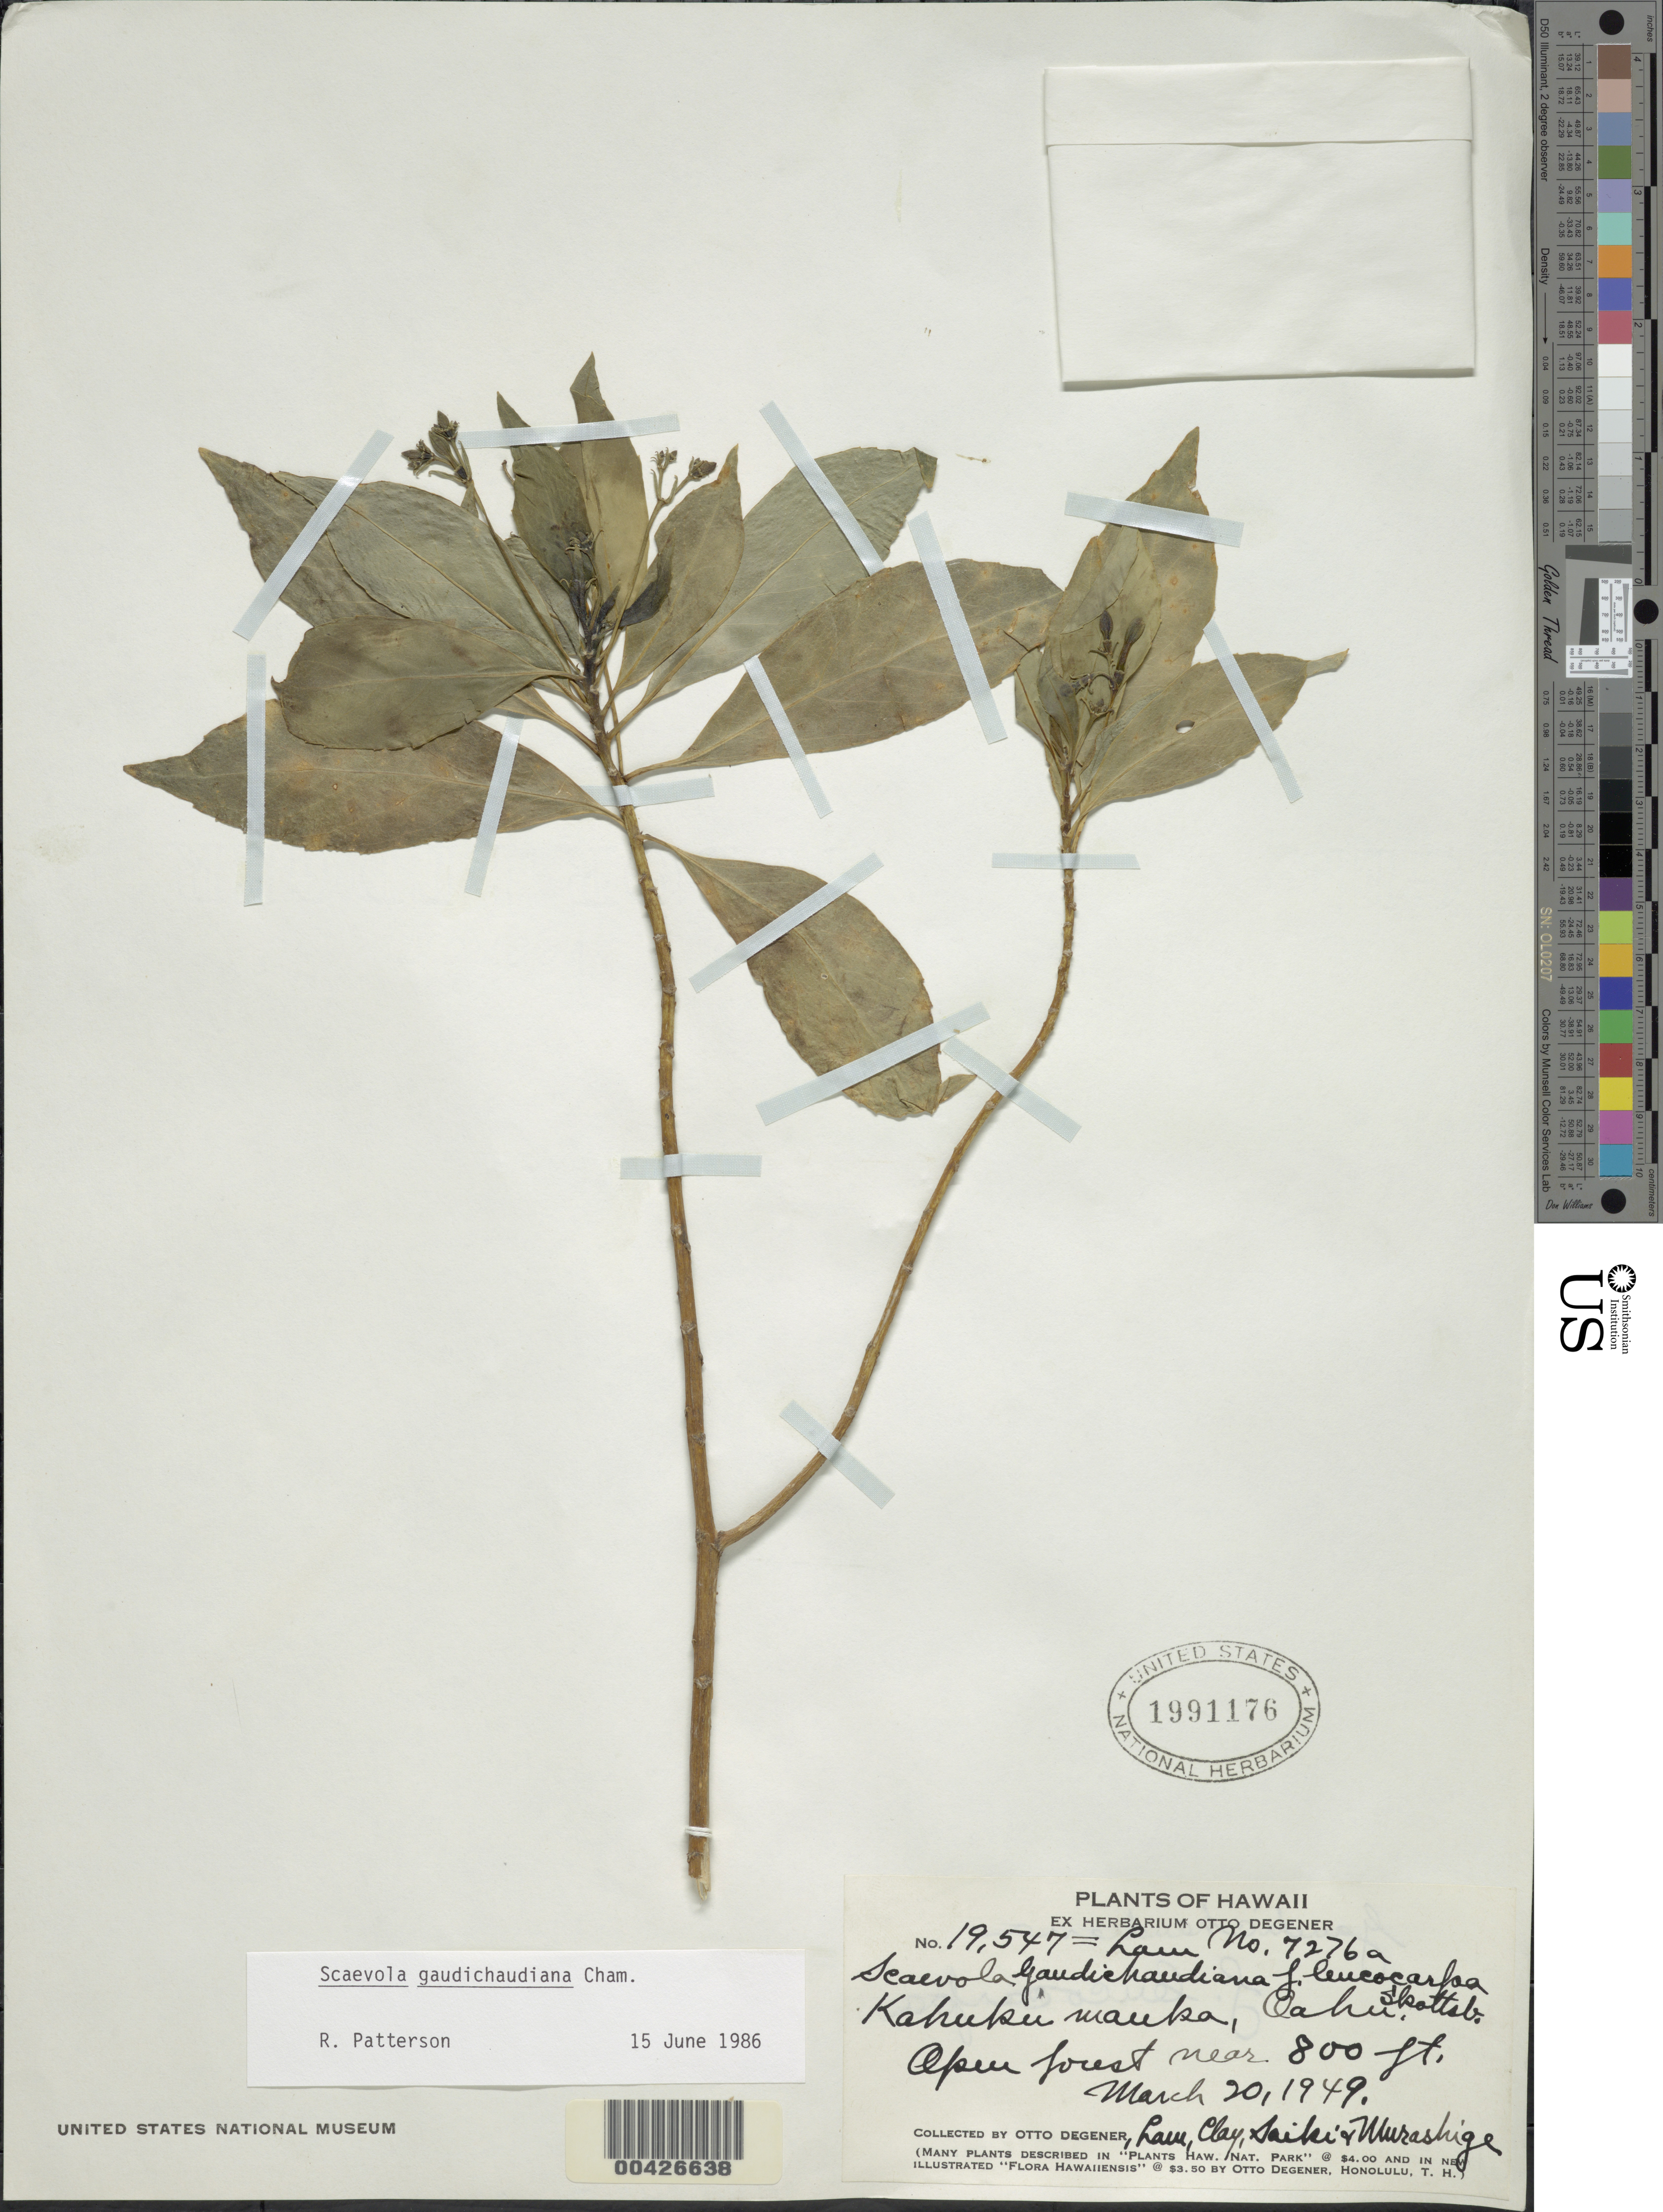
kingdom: Plantae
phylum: Tracheophyta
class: Magnoliopsida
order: Asterales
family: Goodeniaceae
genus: Scaevola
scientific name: Scaevola gaudichaudiana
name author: Cham.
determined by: Patterson, R.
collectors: O. Degener, -- Lam, Clay, Saiki & Murashige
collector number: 19547(7276a)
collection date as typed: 20 Mar 1949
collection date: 1949-03-20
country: United States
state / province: Hawaii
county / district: Honolulu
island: Oahu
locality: Kahuku mauka, Oahu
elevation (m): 244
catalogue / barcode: US 1991176